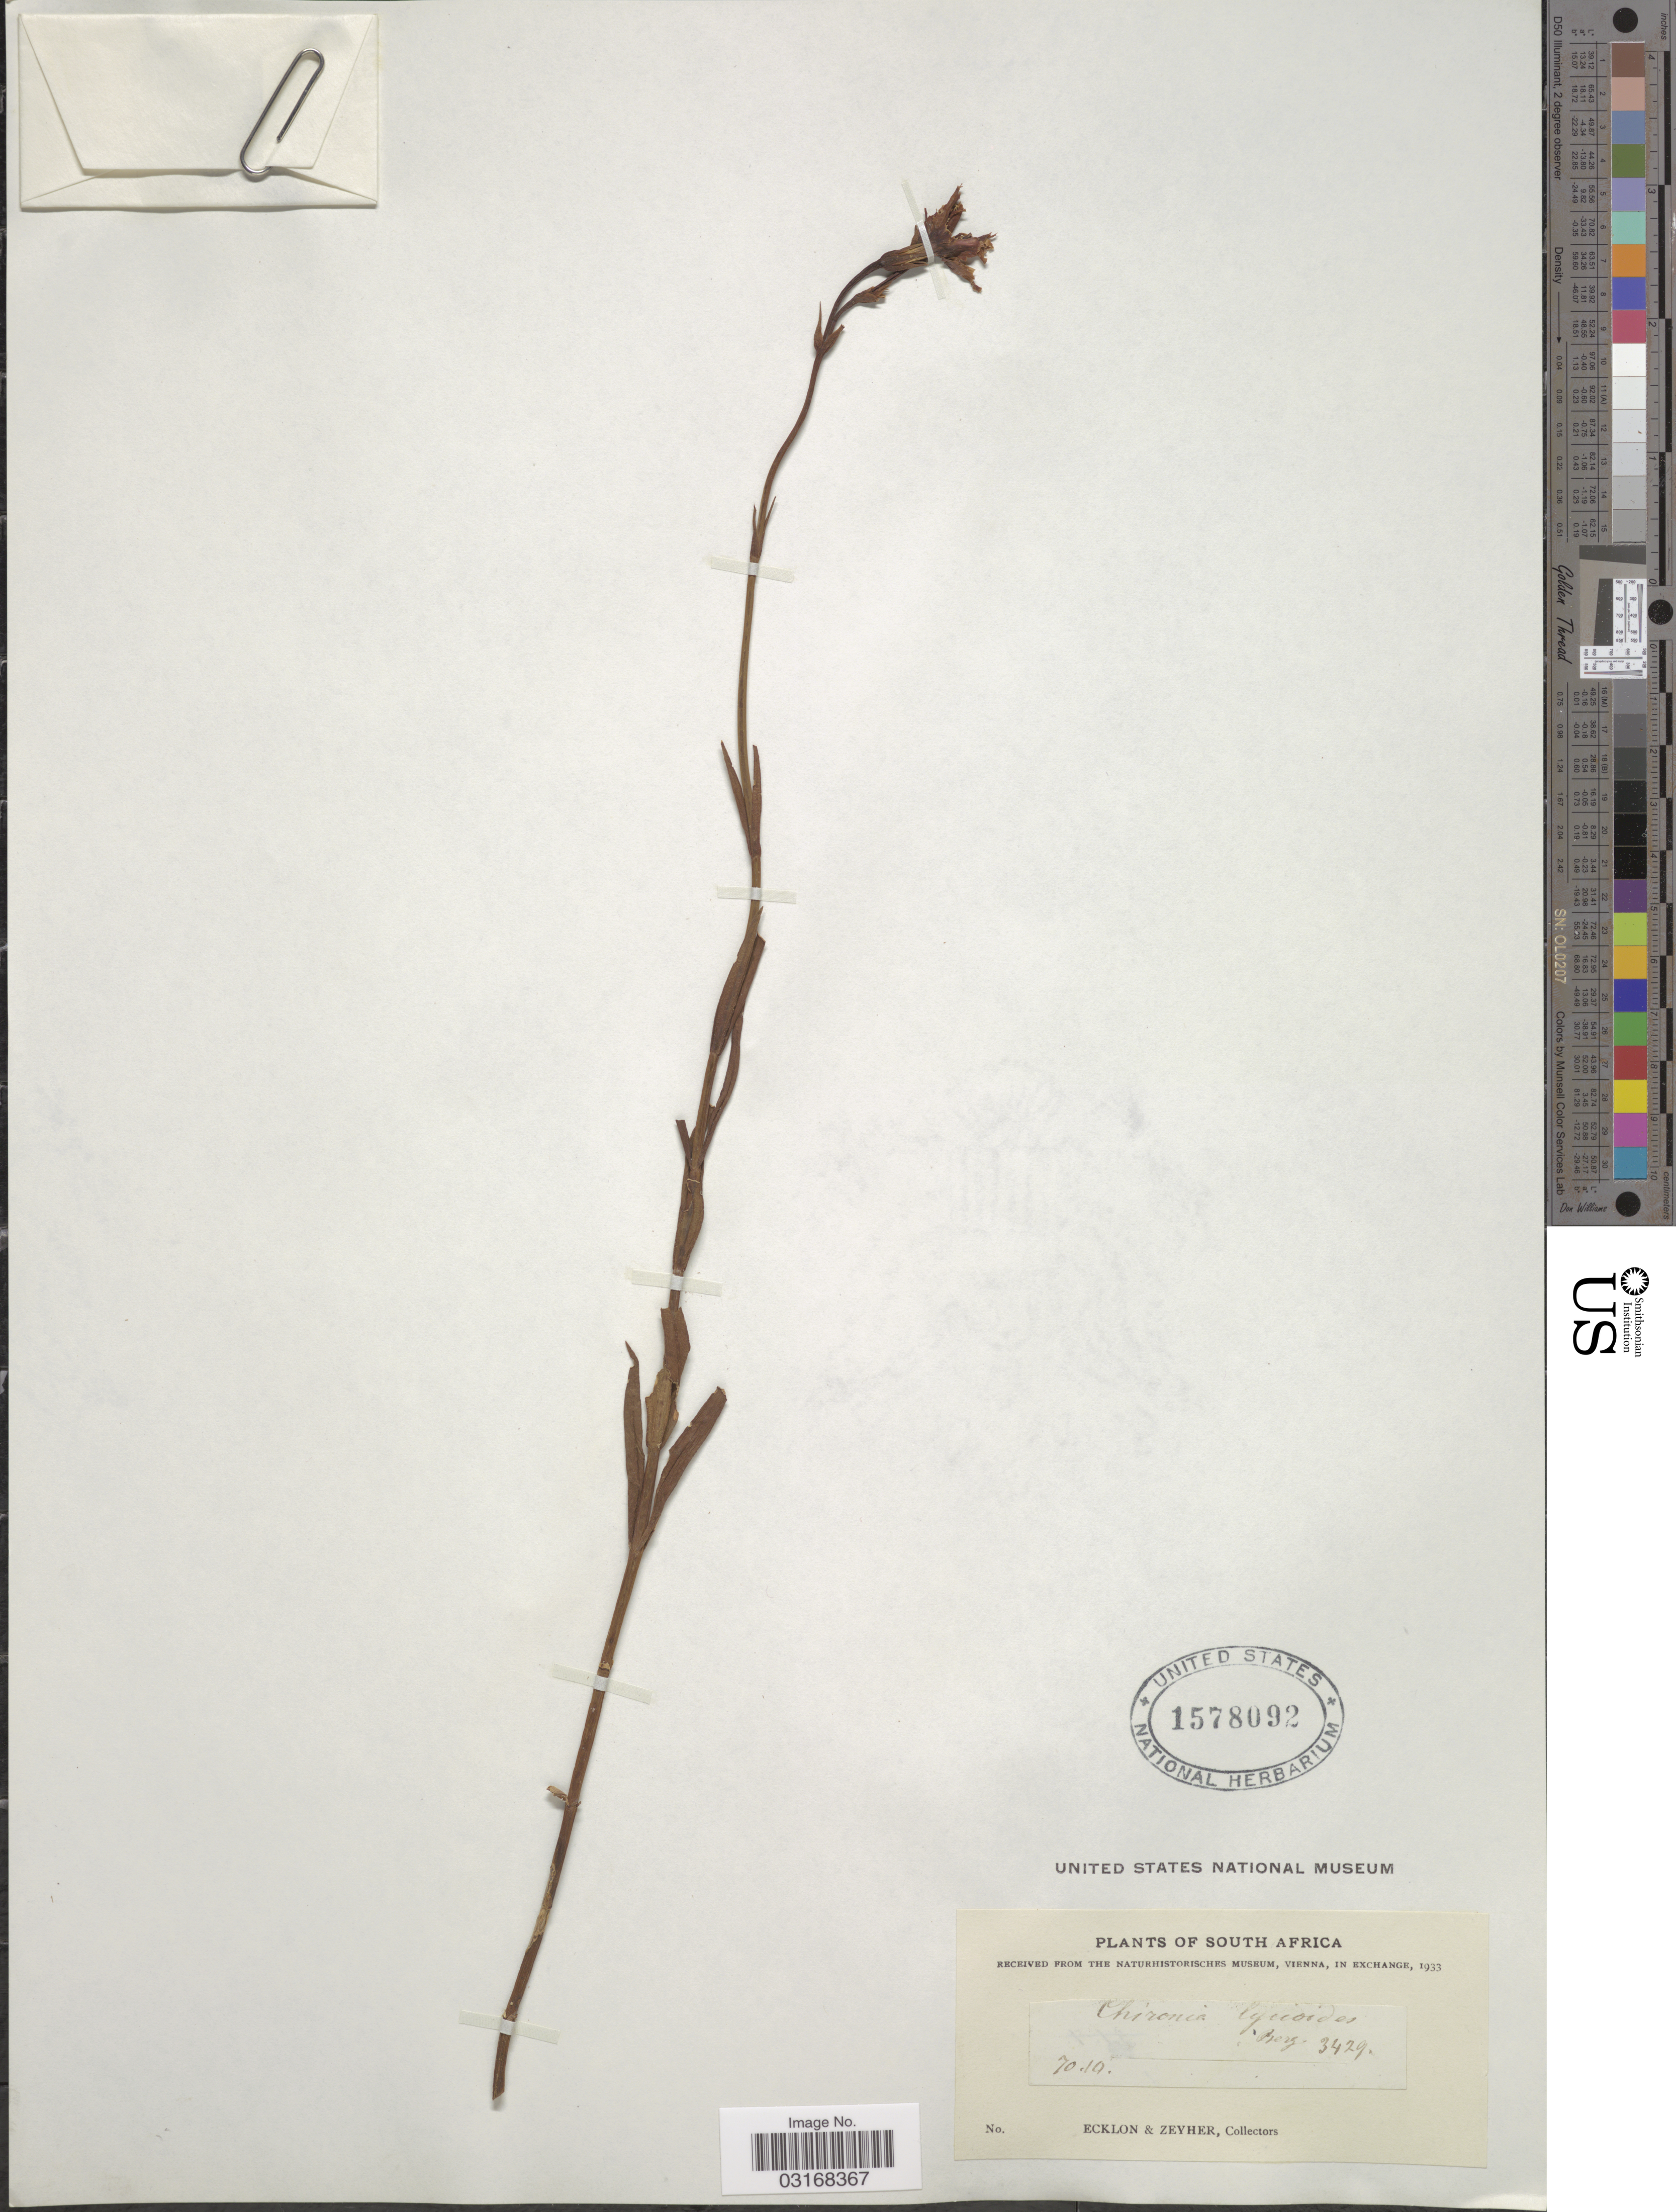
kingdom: Plantae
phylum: Tracheophyta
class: Magnoliopsida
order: Gentianales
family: Gentianaceae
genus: Chironia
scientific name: Chironia lychnoides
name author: P.J. Bergius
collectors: -. Ecklon & -. Zeyher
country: South Africa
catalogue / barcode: US 1578092